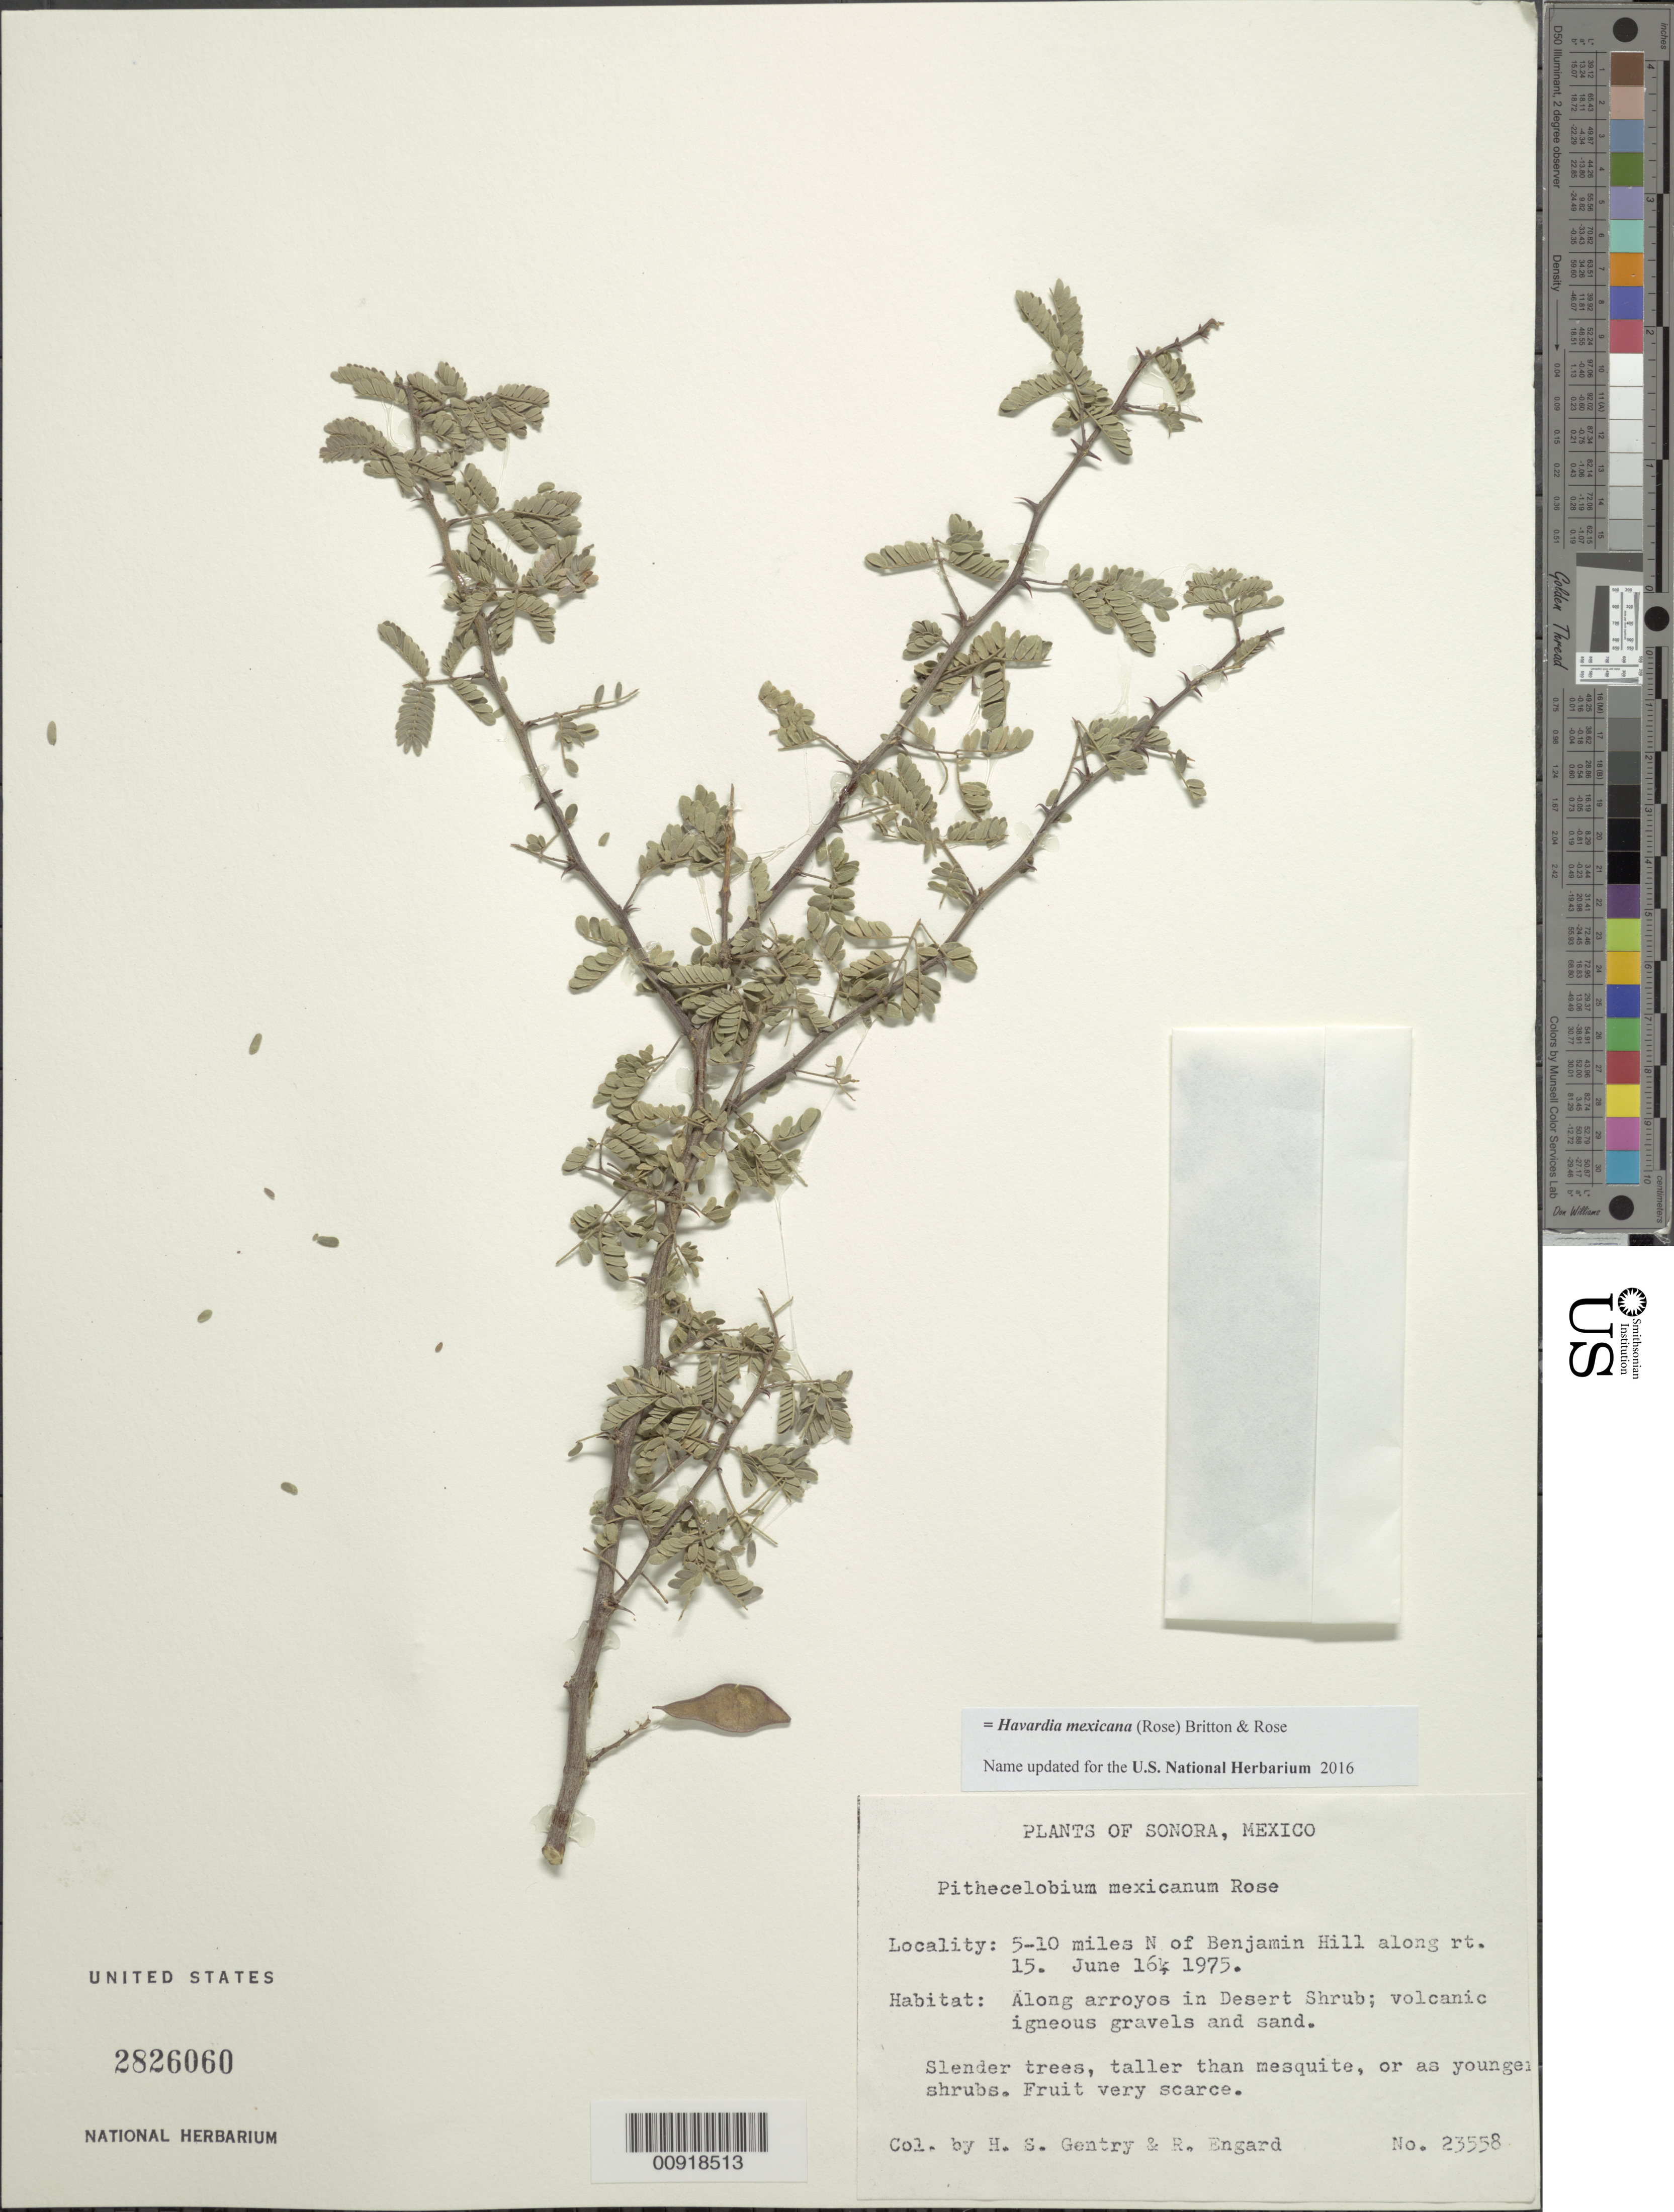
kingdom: Plantae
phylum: Tracheophyta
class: Magnoliopsida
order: Fabales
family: Fabaceae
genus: Havardia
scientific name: Havardia mexicana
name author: (Rose) Britton & Rose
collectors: H. S. Gentry & R. Engard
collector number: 23558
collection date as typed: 16 Jun 1975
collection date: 1975-06-16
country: Mexico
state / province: Sonora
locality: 5-10 miles N of Benjamin Hill along rt. 15.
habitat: Along arroyos in Desert Shrub; volcanic igneus gravels and sand.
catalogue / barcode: US 2826060